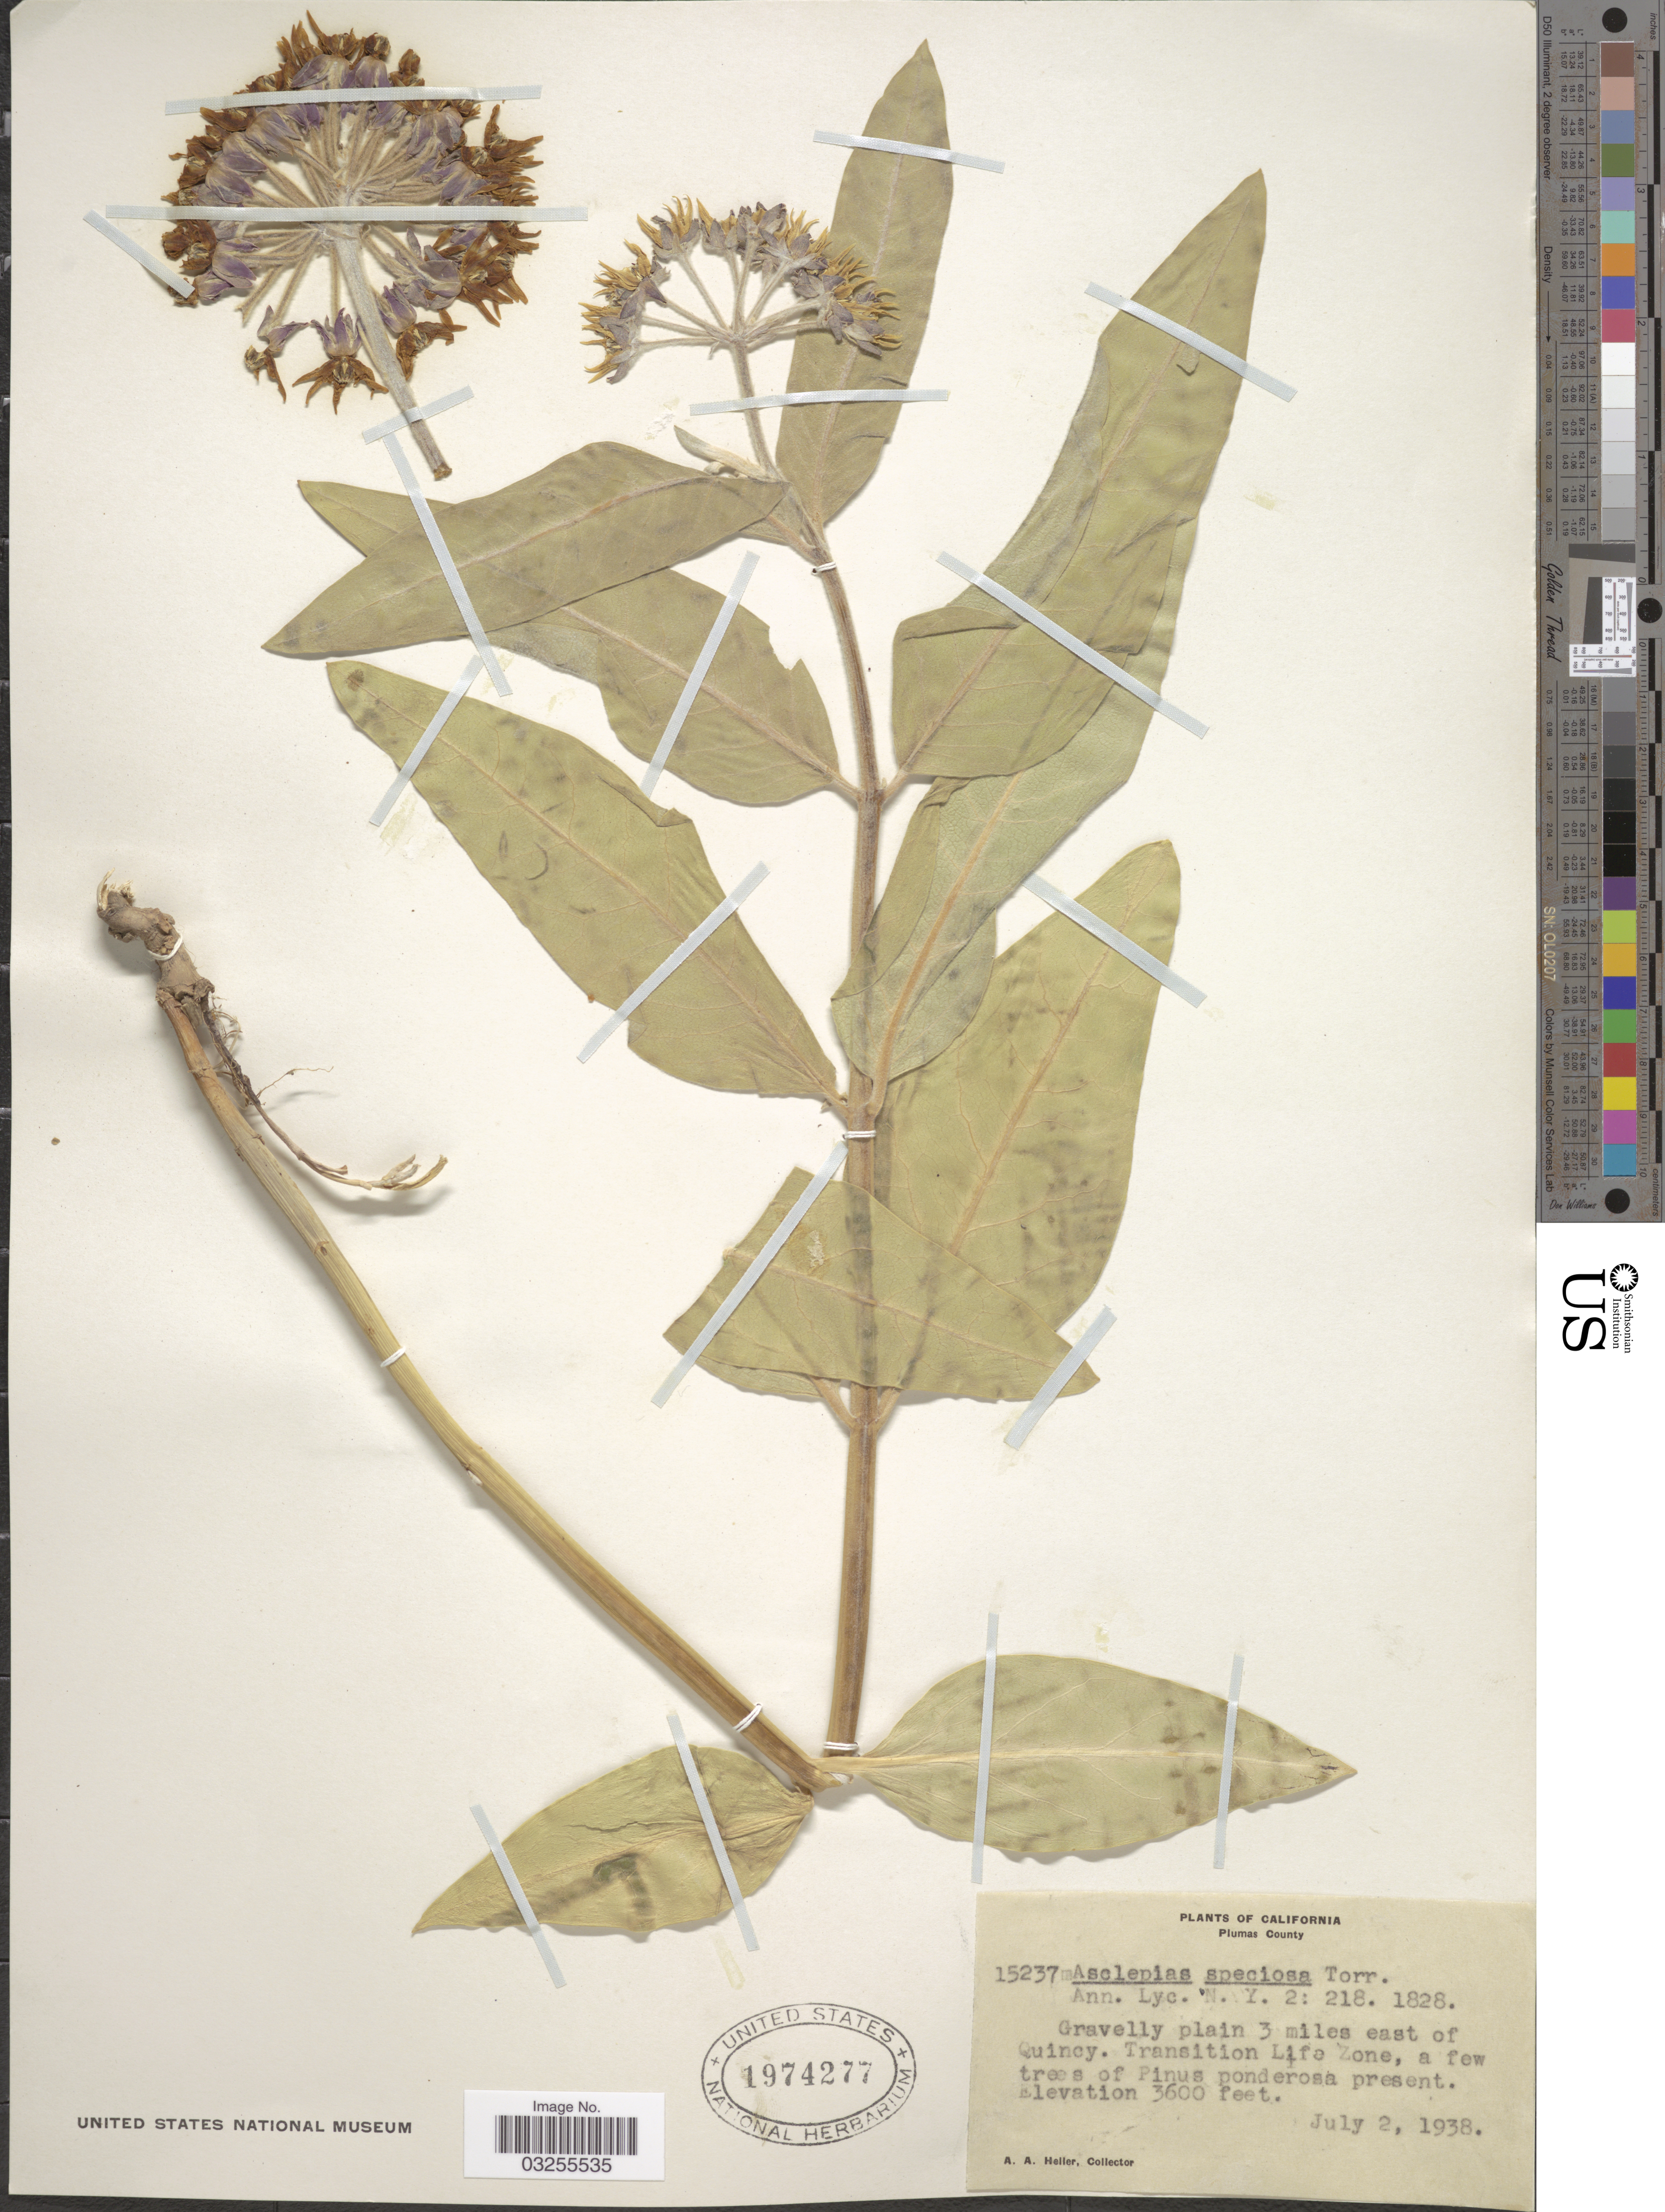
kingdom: Plantae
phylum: Tracheophyta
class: Magnoliopsida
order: Gentianales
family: Apocynaceae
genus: Asclepias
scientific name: Asclepias speciosa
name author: Torr.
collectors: A. A. Heller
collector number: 15237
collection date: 1938-07-02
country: United States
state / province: California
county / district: Plumas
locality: Plumas County, Gravelly plain 3 miles east of Quincy. Transition Life Zone.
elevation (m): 1097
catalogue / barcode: US 1974277